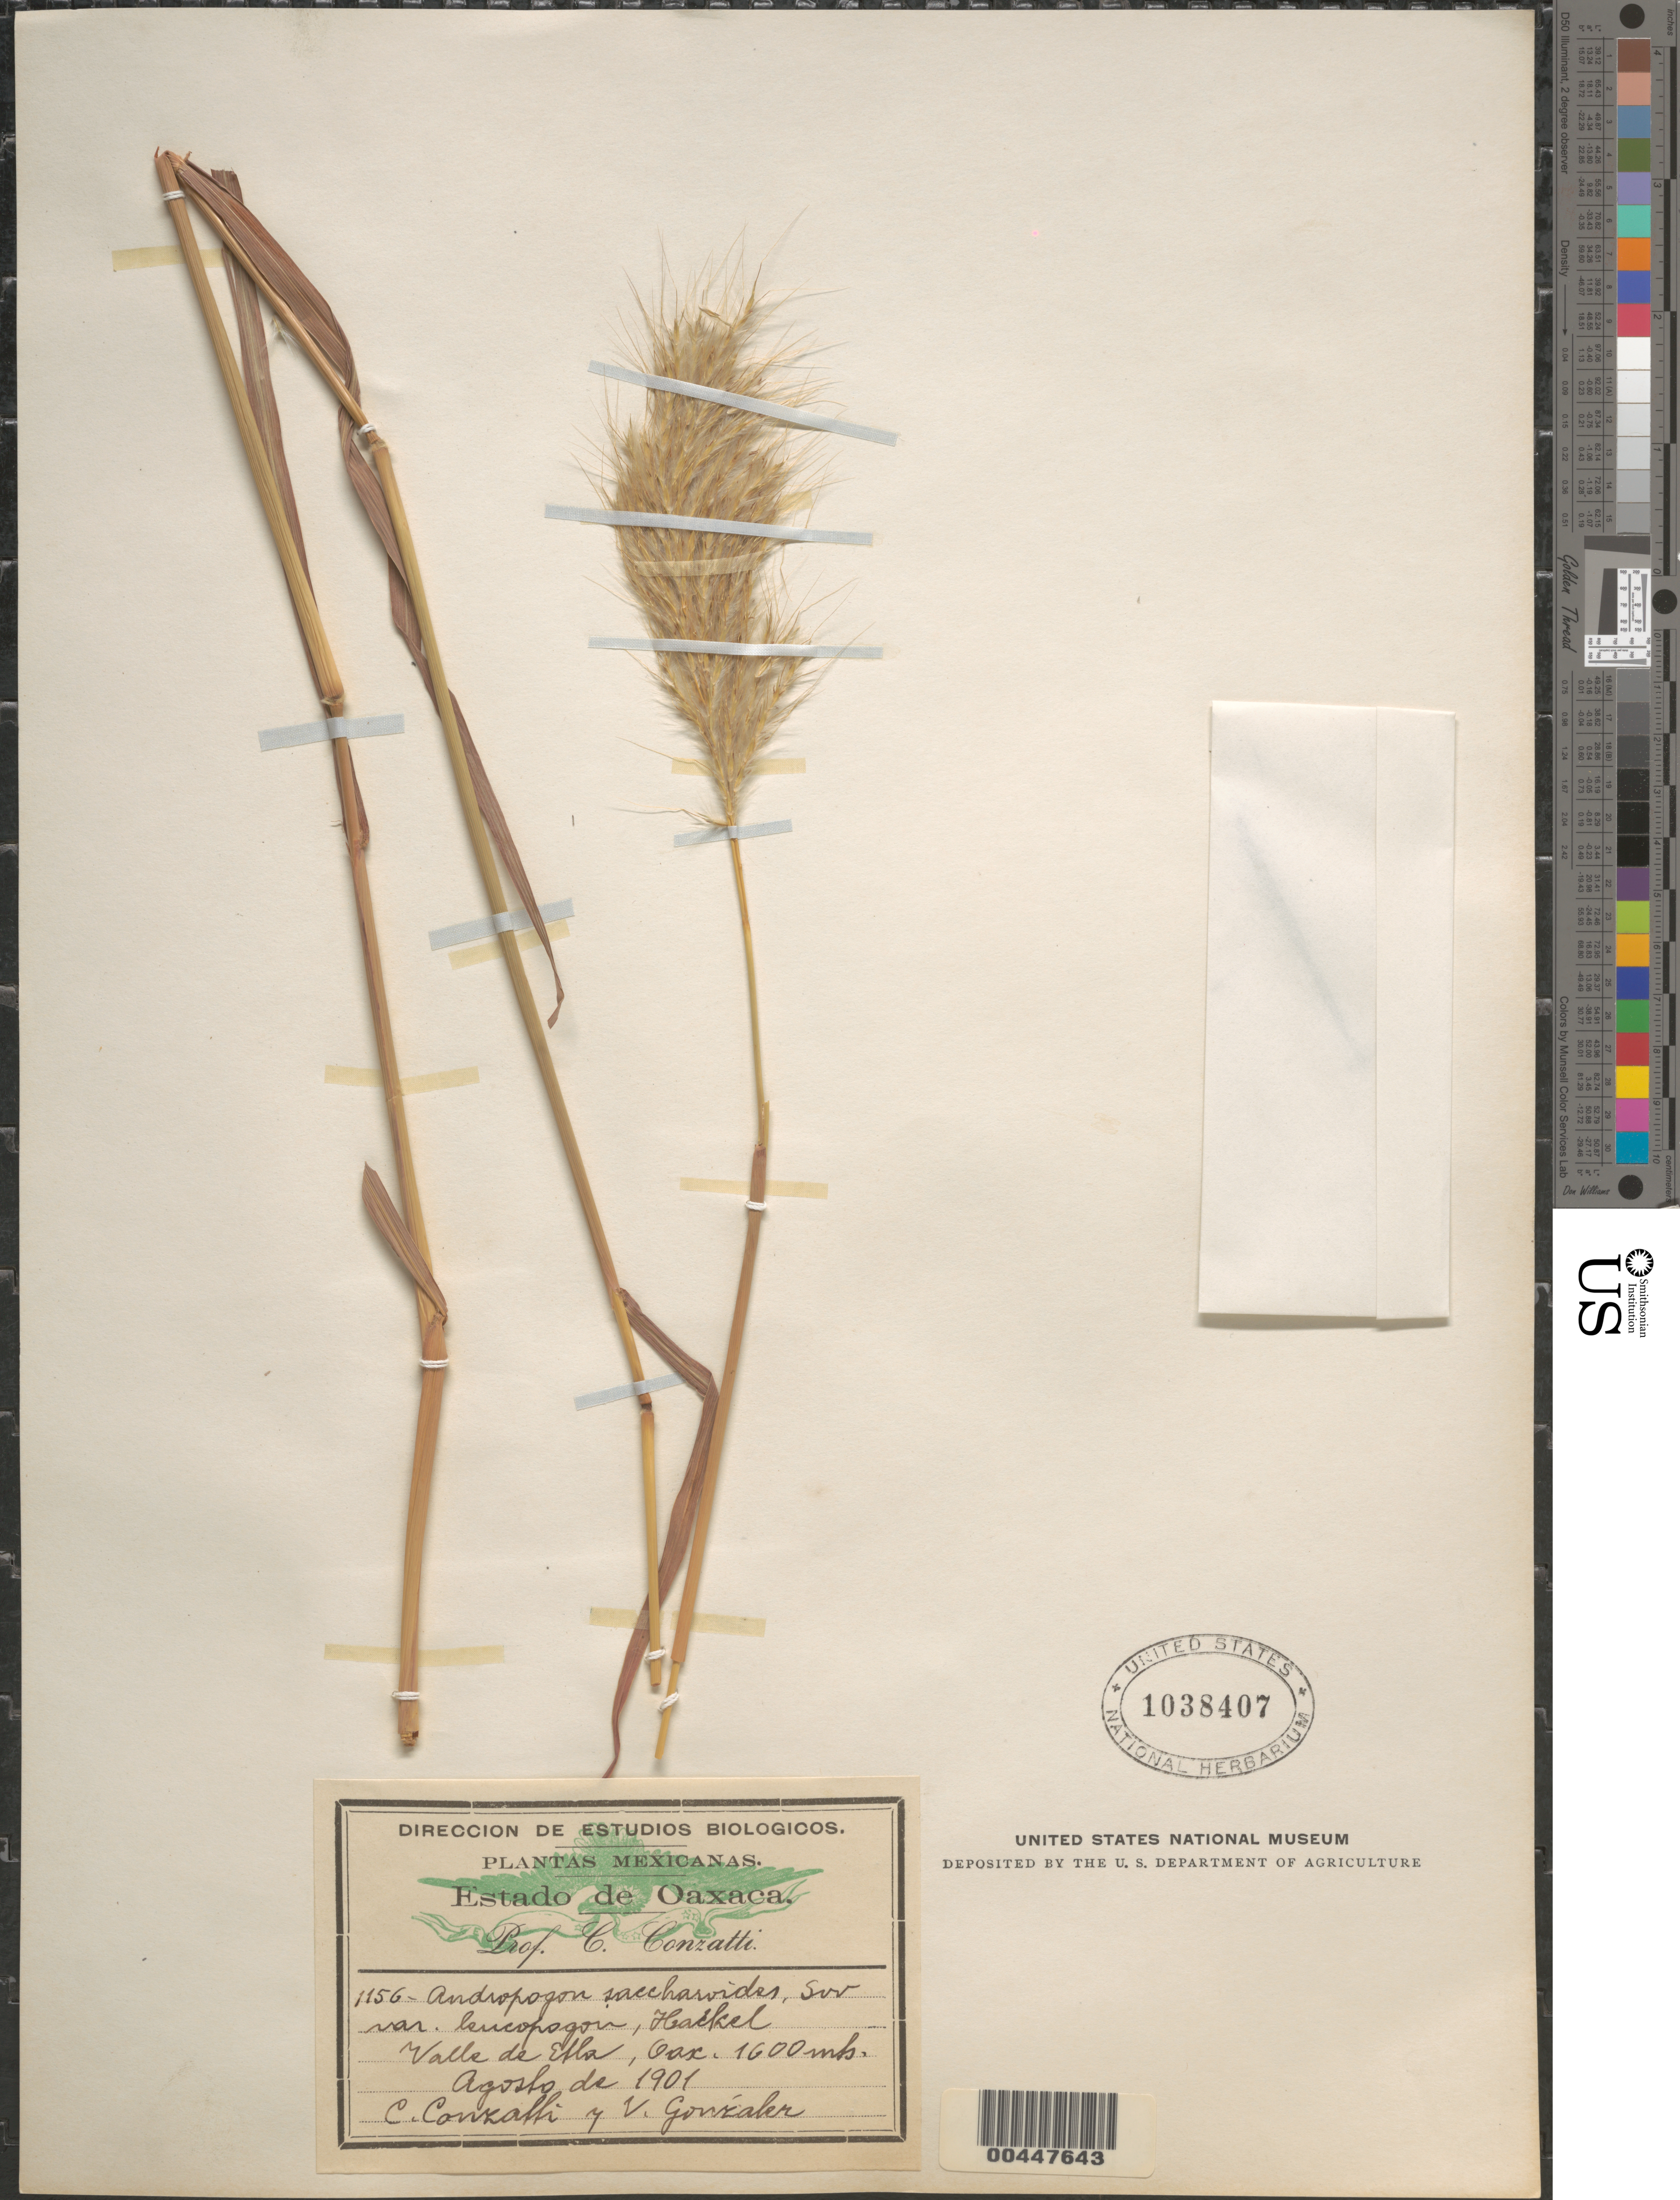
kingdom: Plantae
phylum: Tracheophyta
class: Liliopsida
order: Poales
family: Poaceae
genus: Andropogon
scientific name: Andropogon barbinodis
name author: Lag.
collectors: C. Conzatti & V. Gonzalez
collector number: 1156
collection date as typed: Aug 1901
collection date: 1901-08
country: Mexico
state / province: Oaxaca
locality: Valle de Ella, Oaxaca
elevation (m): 1600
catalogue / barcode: US 1038407